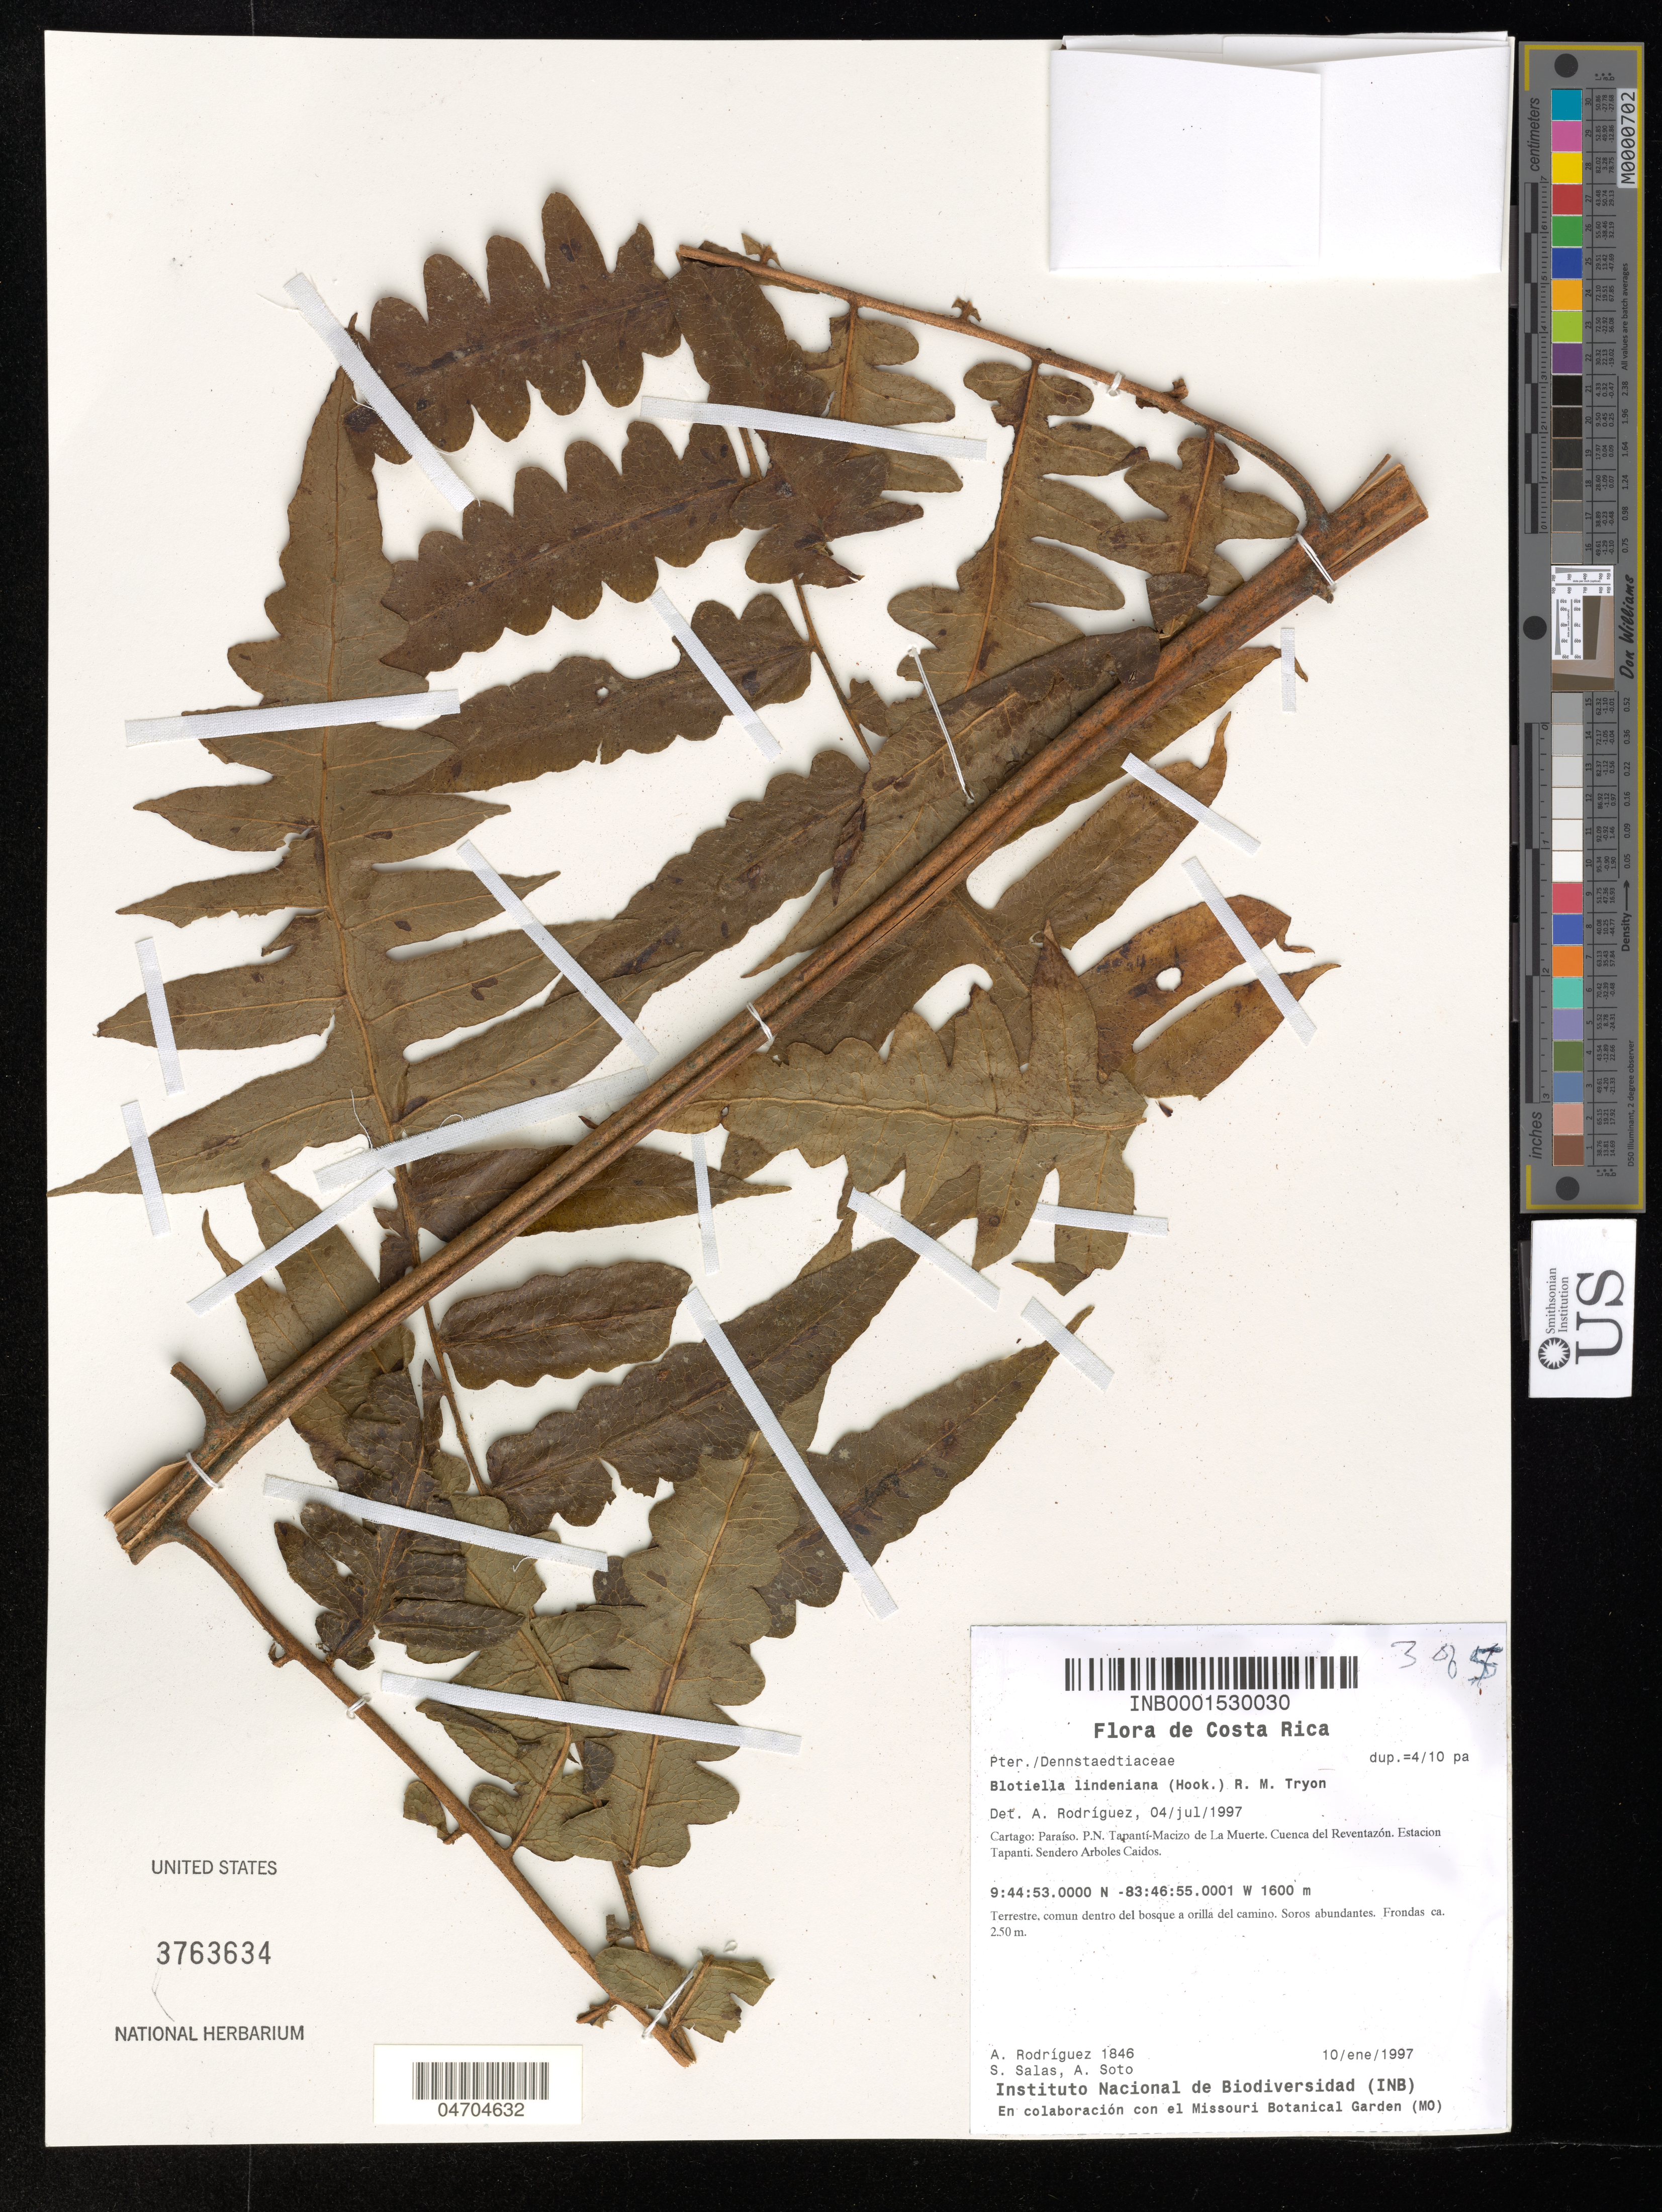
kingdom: Plantae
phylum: Tracheophyta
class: Polypodiopsida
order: Polypodiales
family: Dennstaedtiaceae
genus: Blotiella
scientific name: Blotiella lindeniana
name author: (Hook.) R.M. Tryon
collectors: A. Rodríguez, S. Salas & A. Soto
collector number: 1846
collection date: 1997-01-10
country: Costa Rica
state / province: Cartago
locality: Paraíso. P. N. Tapantí-Macizo de La Muerte. Cuenca del Reventazón. Estacion Tapanti. Sendero Arboles Caidos.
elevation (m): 1600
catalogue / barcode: US 3763634